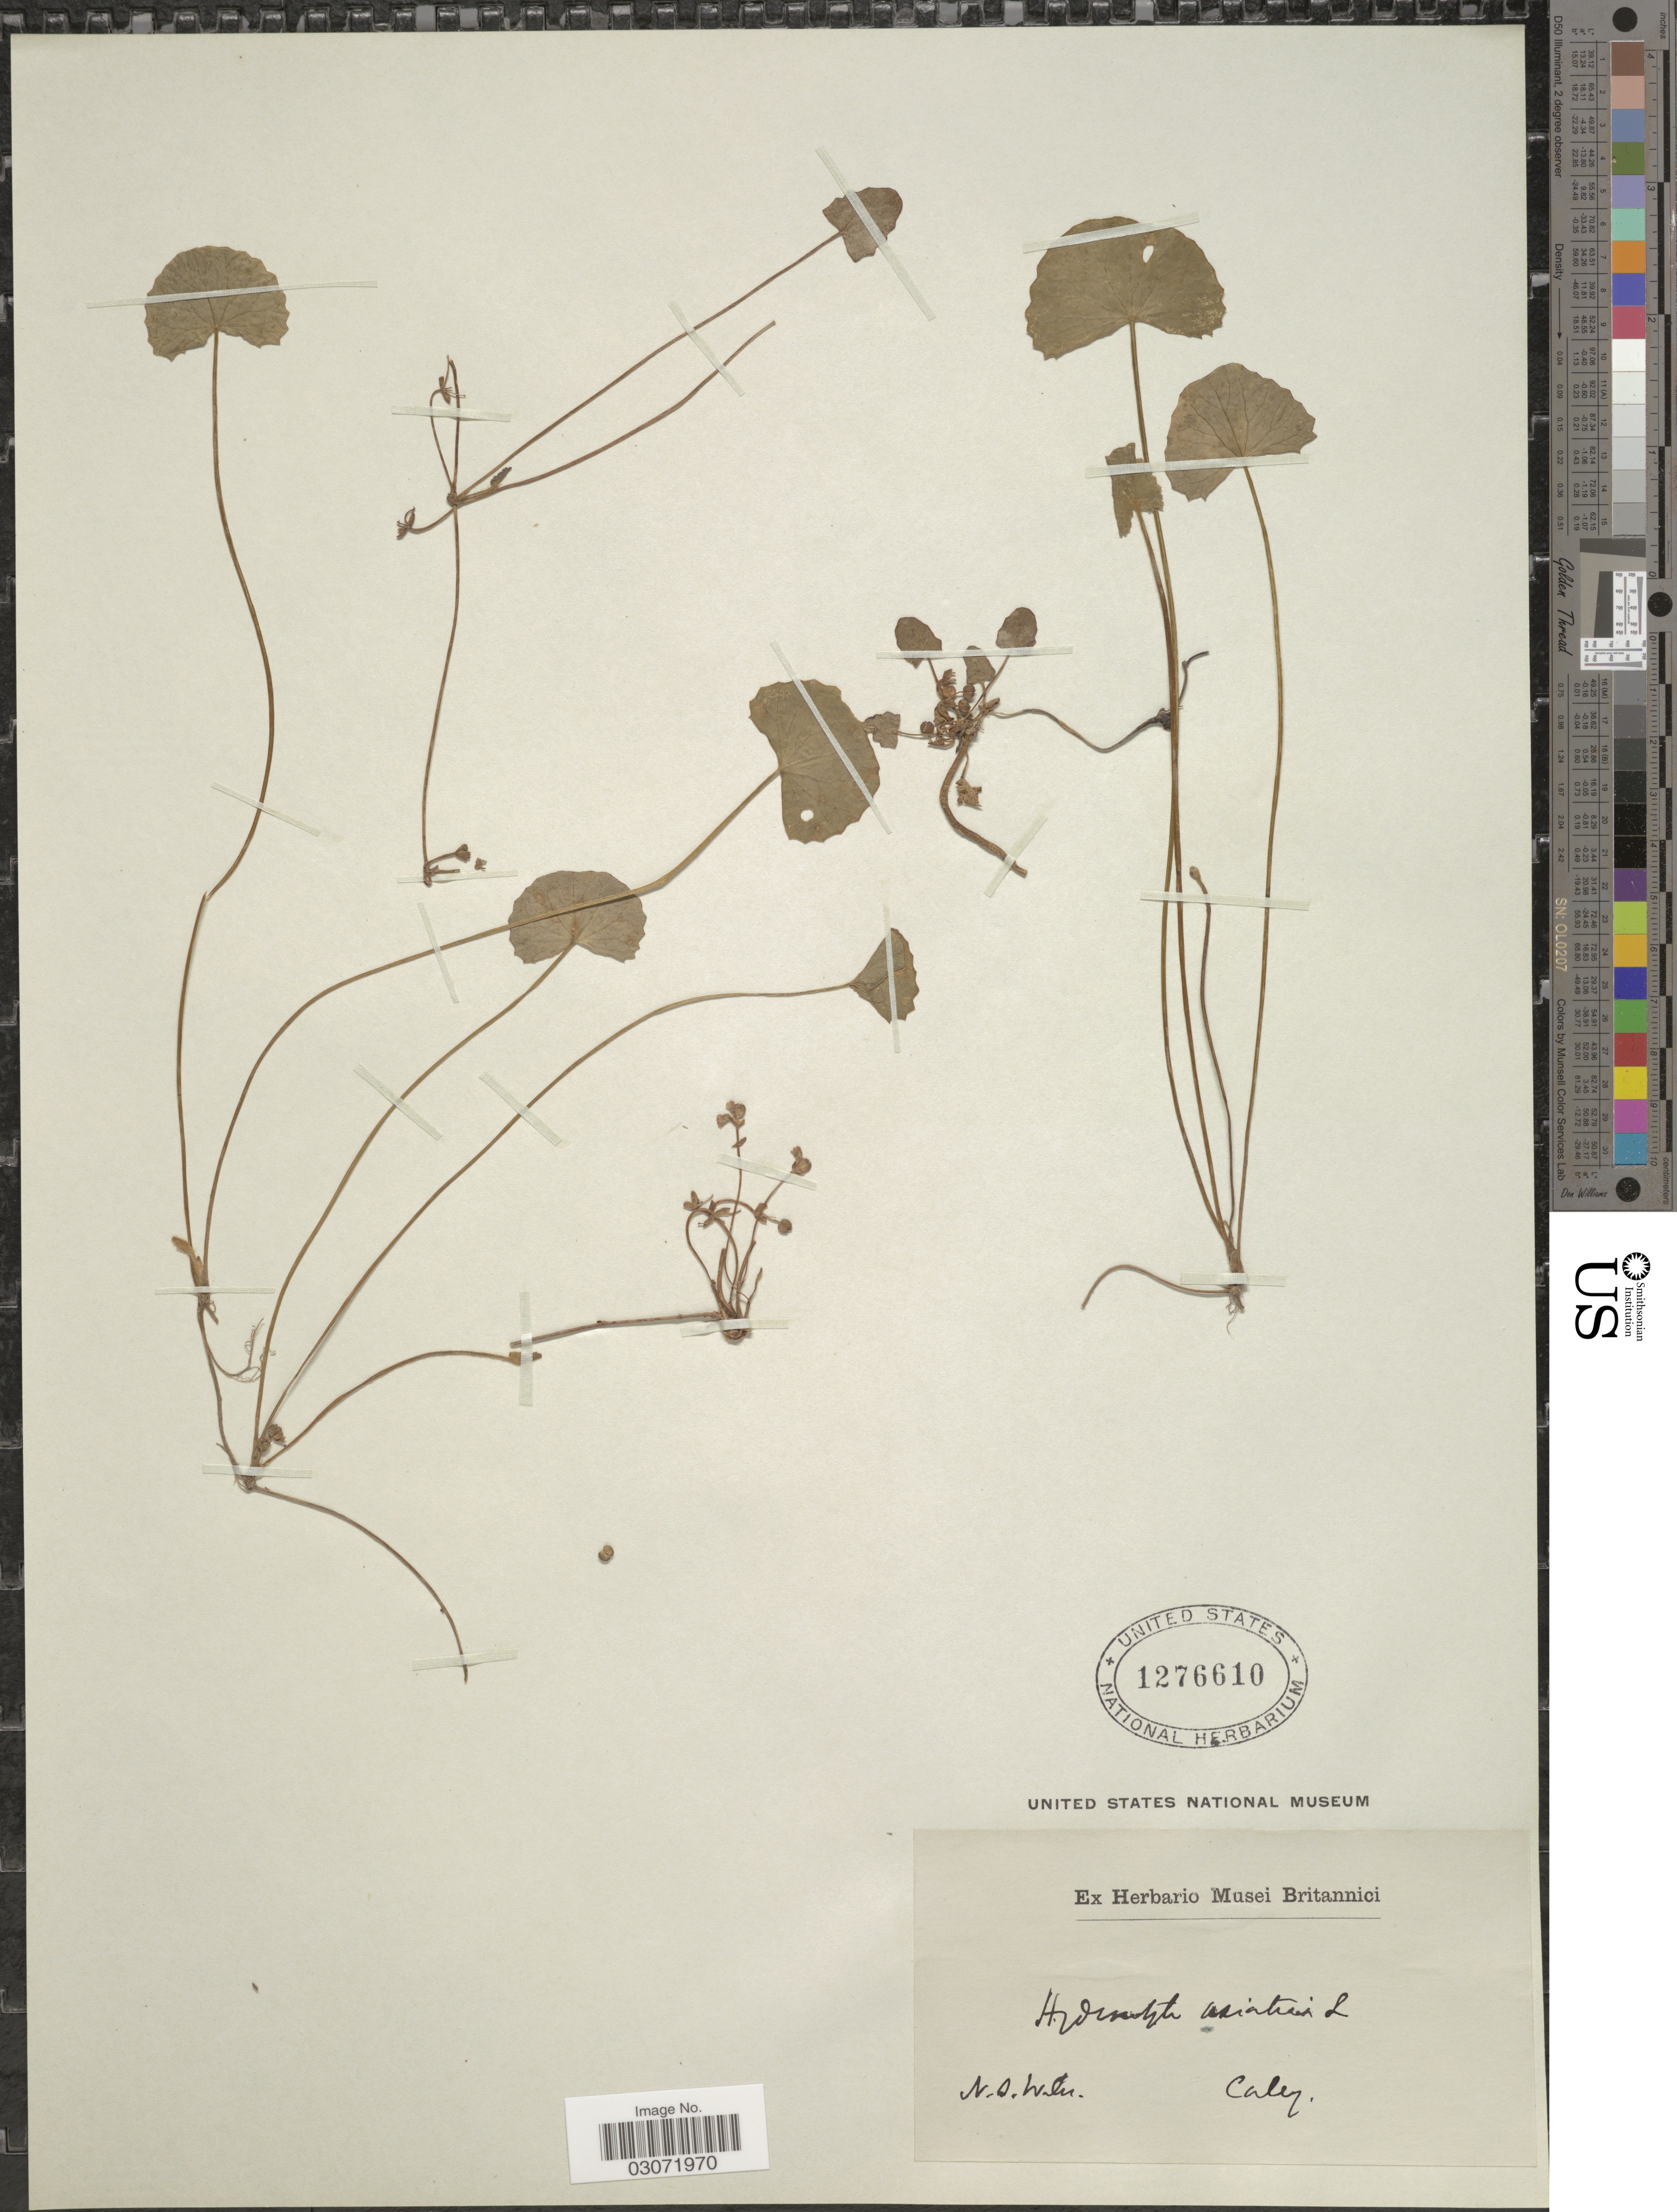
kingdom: Plantae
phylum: Tracheophyta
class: Magnoliopsida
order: Apiales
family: Apiaceae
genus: Centella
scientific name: Centella asiatica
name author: (L.) Urb.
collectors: -. Caley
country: Australia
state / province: New South Wales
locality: N.S. Wales.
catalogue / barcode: US 1276610